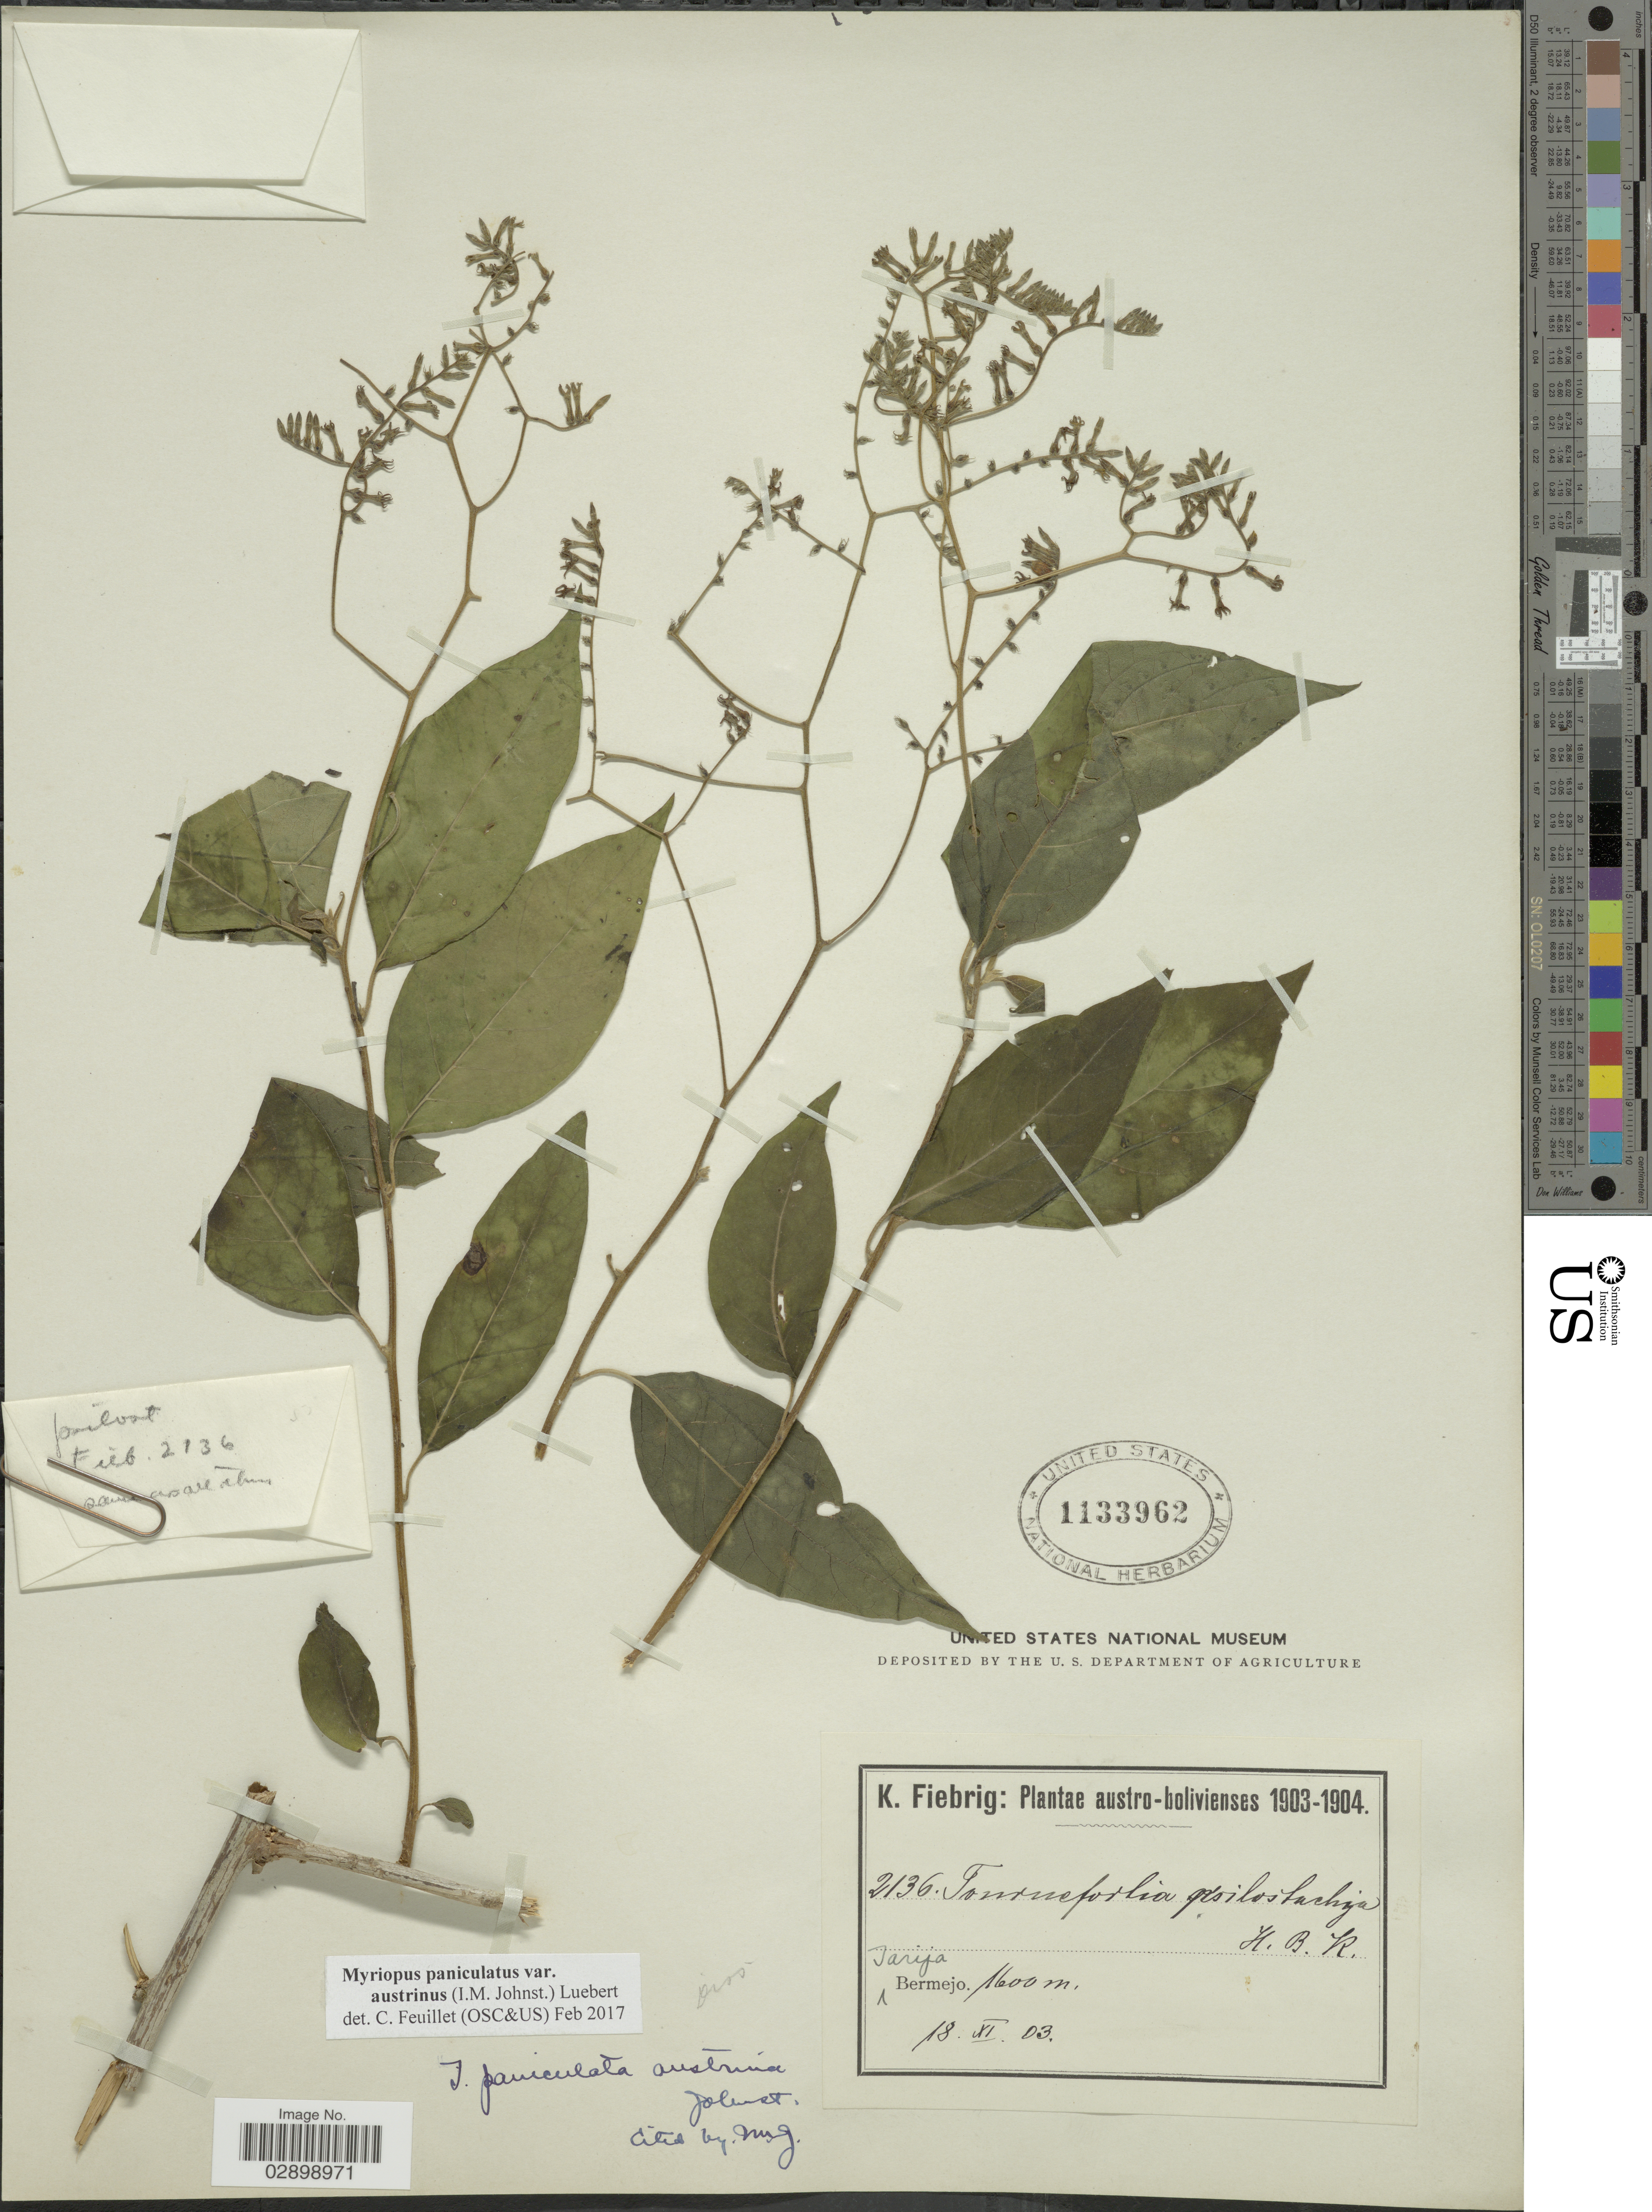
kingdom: Plantae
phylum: Tracheophyta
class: Magnoliopsida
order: Boraginales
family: Heliotropiaceae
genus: Myriopus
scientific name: Myriopus paniculatus var. austrinus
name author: (I.M. Johnst.)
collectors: K. Fiebrig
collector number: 2136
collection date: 1903-11-18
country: Bolivia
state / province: Tarija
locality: Tarija Bermejo. Austro-bolivienses.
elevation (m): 1600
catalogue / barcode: US 1133962